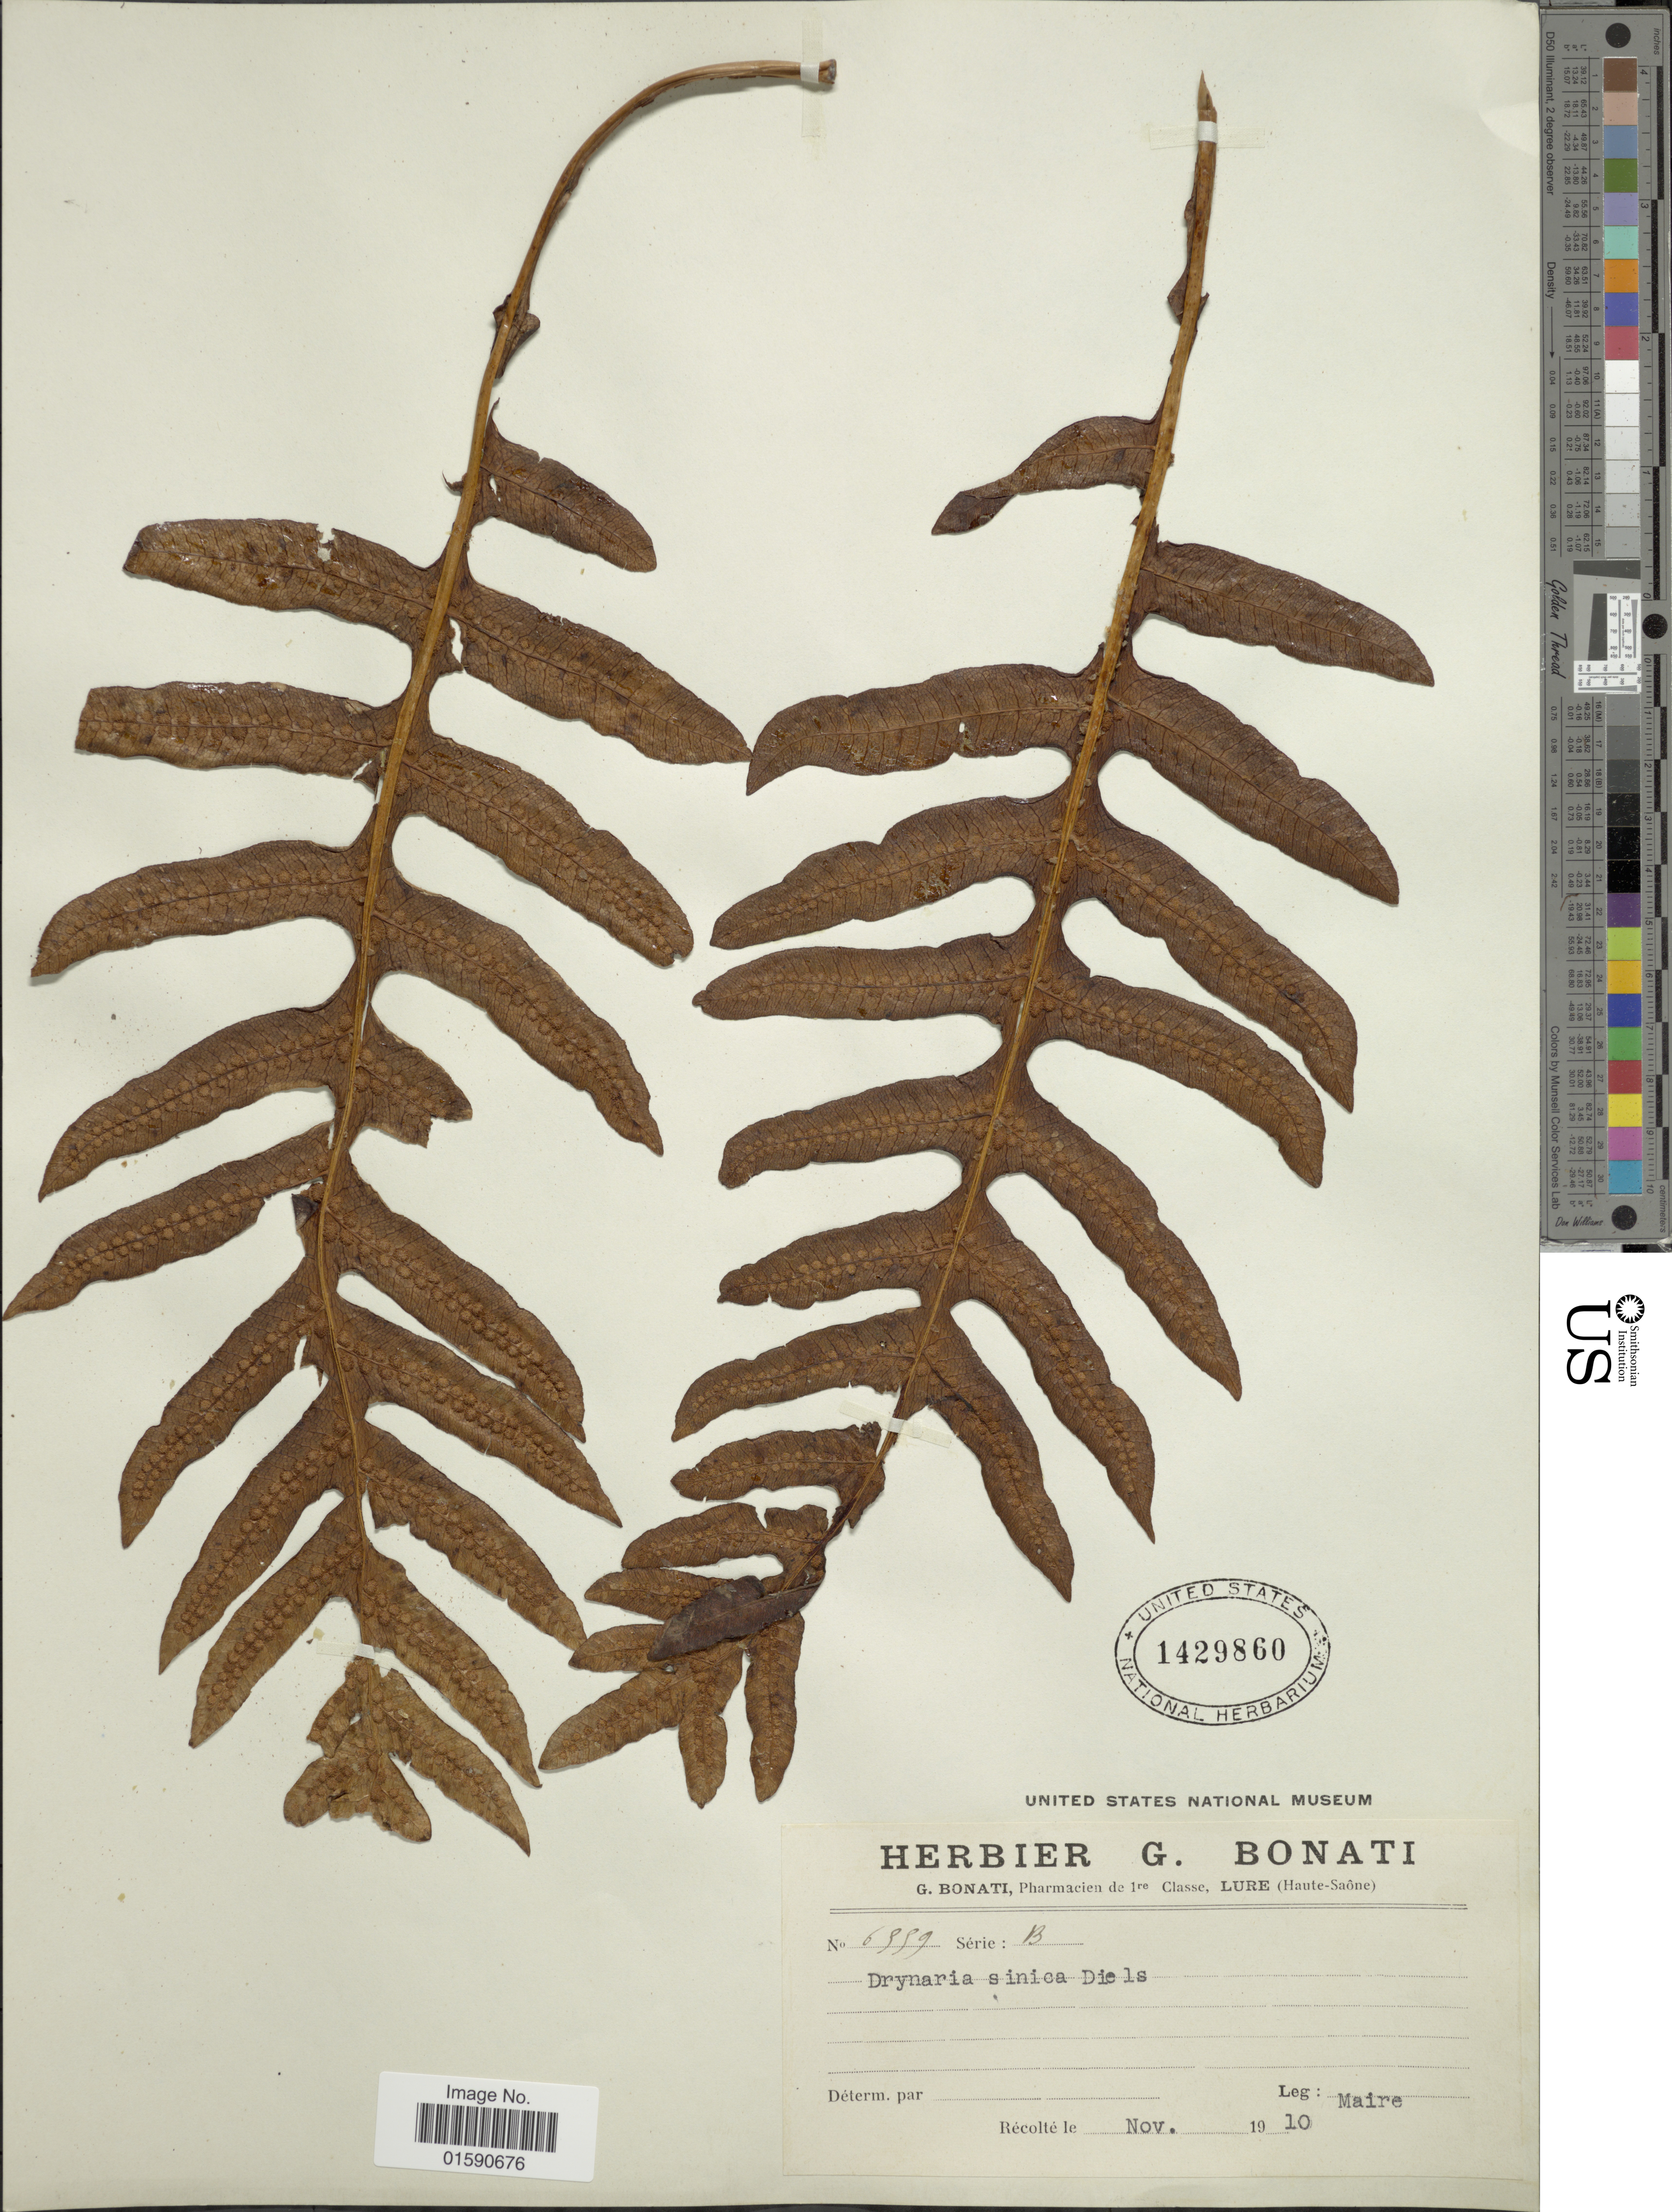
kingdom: Plantae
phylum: Tracheophyta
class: Polypodiopsida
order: Polypodiales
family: Polypodiaceae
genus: Drynaria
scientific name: Drynaria sinica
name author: Diels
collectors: Maire, --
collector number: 6889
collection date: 1910-11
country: China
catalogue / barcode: US 1429860